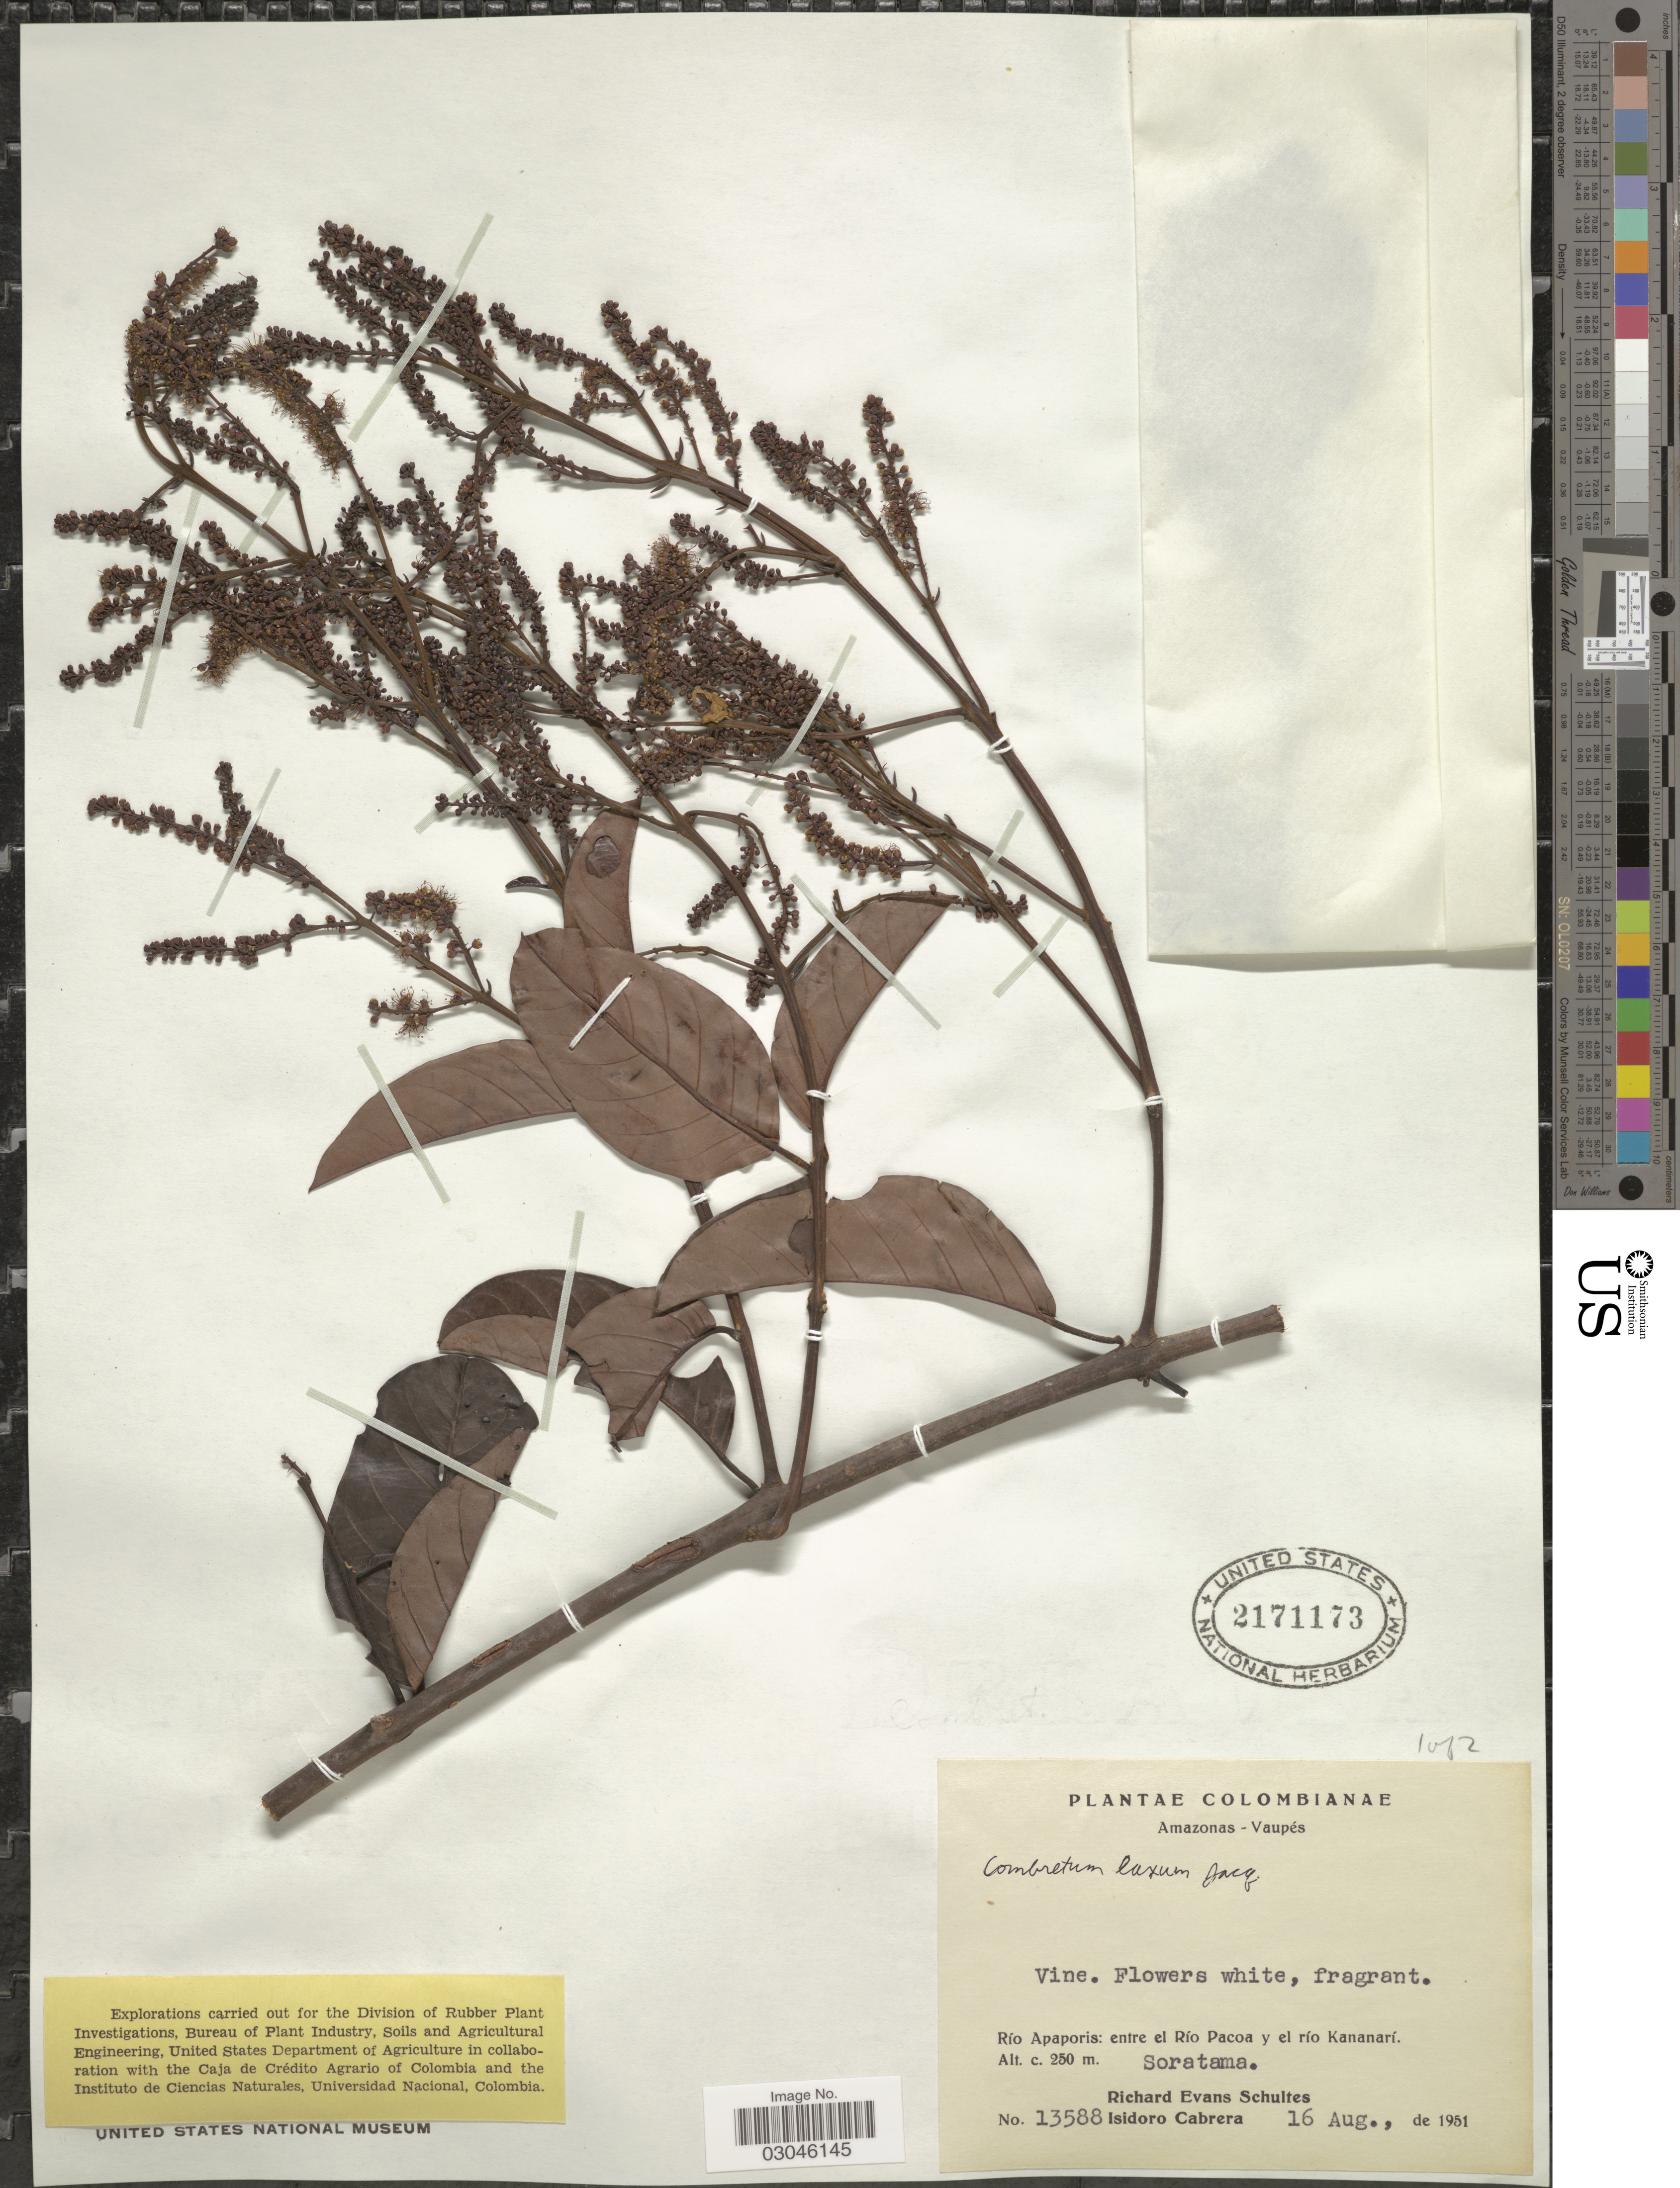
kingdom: Plantae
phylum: Tracheophyta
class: Magnoliopsida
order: Myrtales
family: Combretaceae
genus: Combretum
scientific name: Combretum laxum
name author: Jacq.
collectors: R. E. Schultes & I. Cabrera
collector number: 13588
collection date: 1951-08-16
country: Colombia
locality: Amazonas-Vaupés. Río Apaporis: entre el Río Pacoa y el río Kananarí. Soratama.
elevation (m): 250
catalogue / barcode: US 2171173